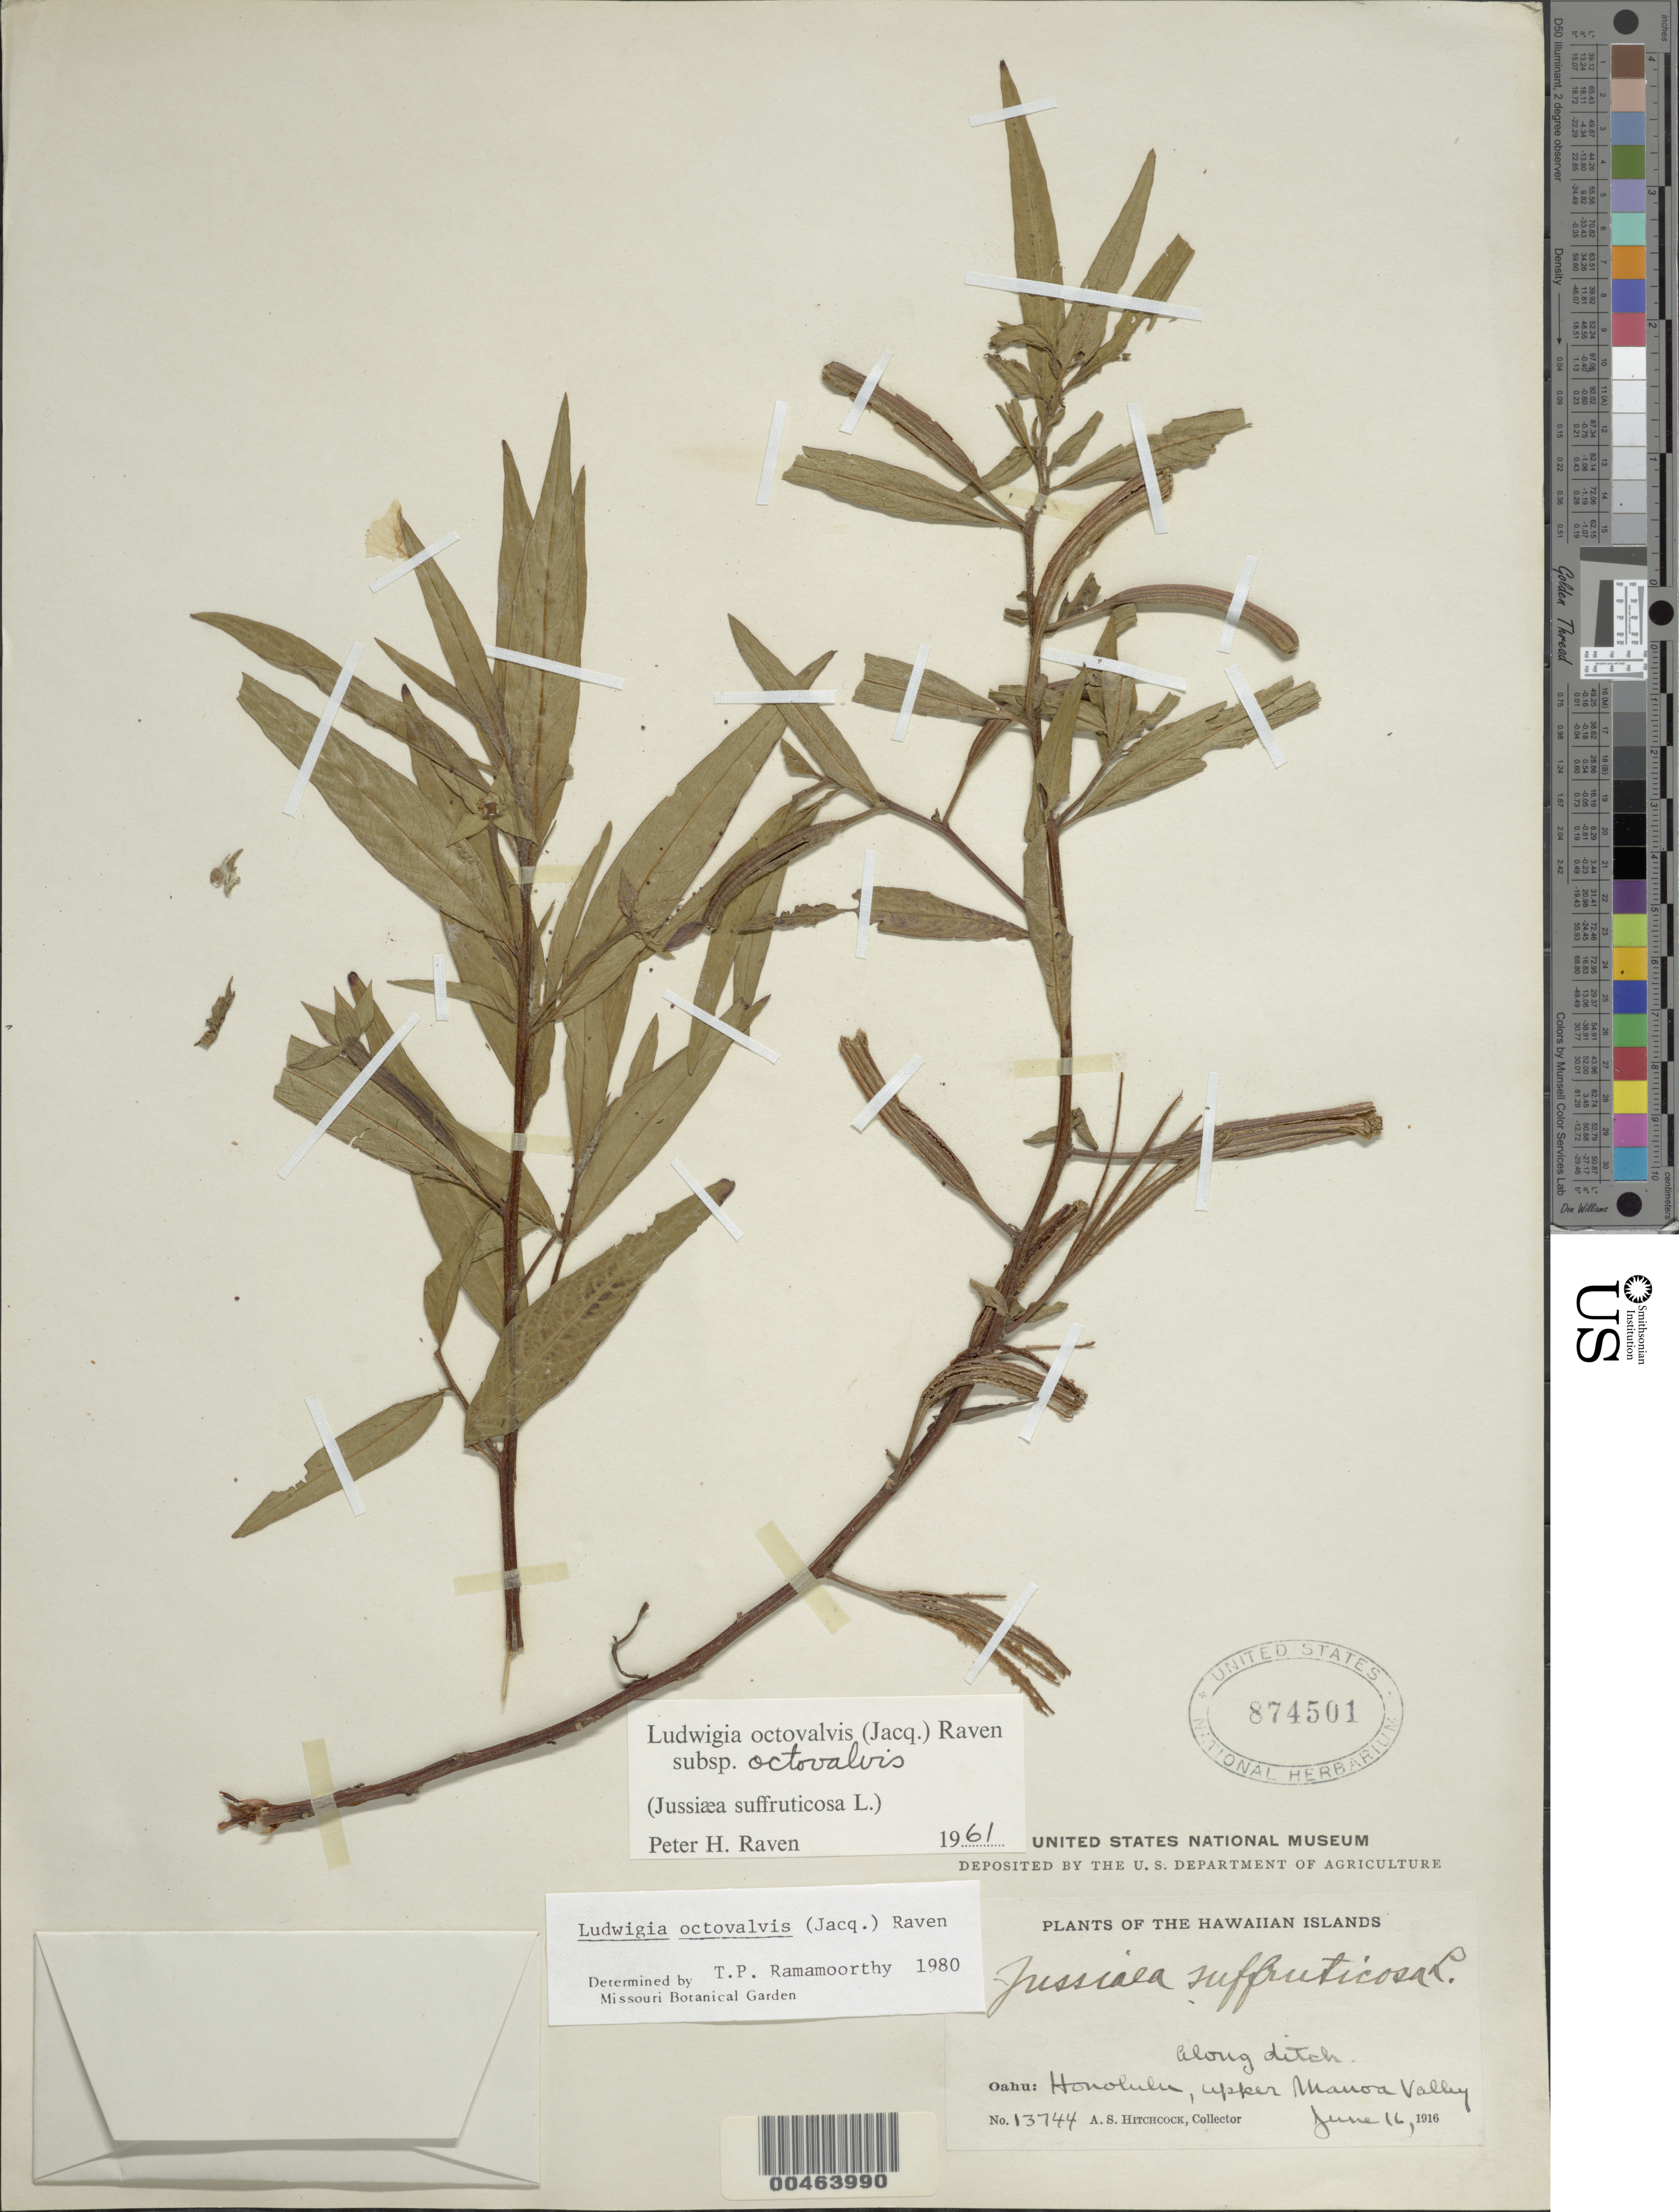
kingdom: Plantae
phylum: Tracheophyta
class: Magnoliopsida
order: Myrtales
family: Onagraceae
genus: Ludwigia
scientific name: Ludwigia octovalvis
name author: (Jacq.) P.H. Raven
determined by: Wagner, W. L., (BOT), Smithsonian Institution - National Museum of Natural History (UNITED STATES)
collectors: A. S. Hitchcock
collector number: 13744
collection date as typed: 16 Jun 1916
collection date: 1916-06-16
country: United States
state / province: Hawaii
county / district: Honolulu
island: Oahu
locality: Honolulu, upper Manoa Valley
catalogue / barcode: US 874501